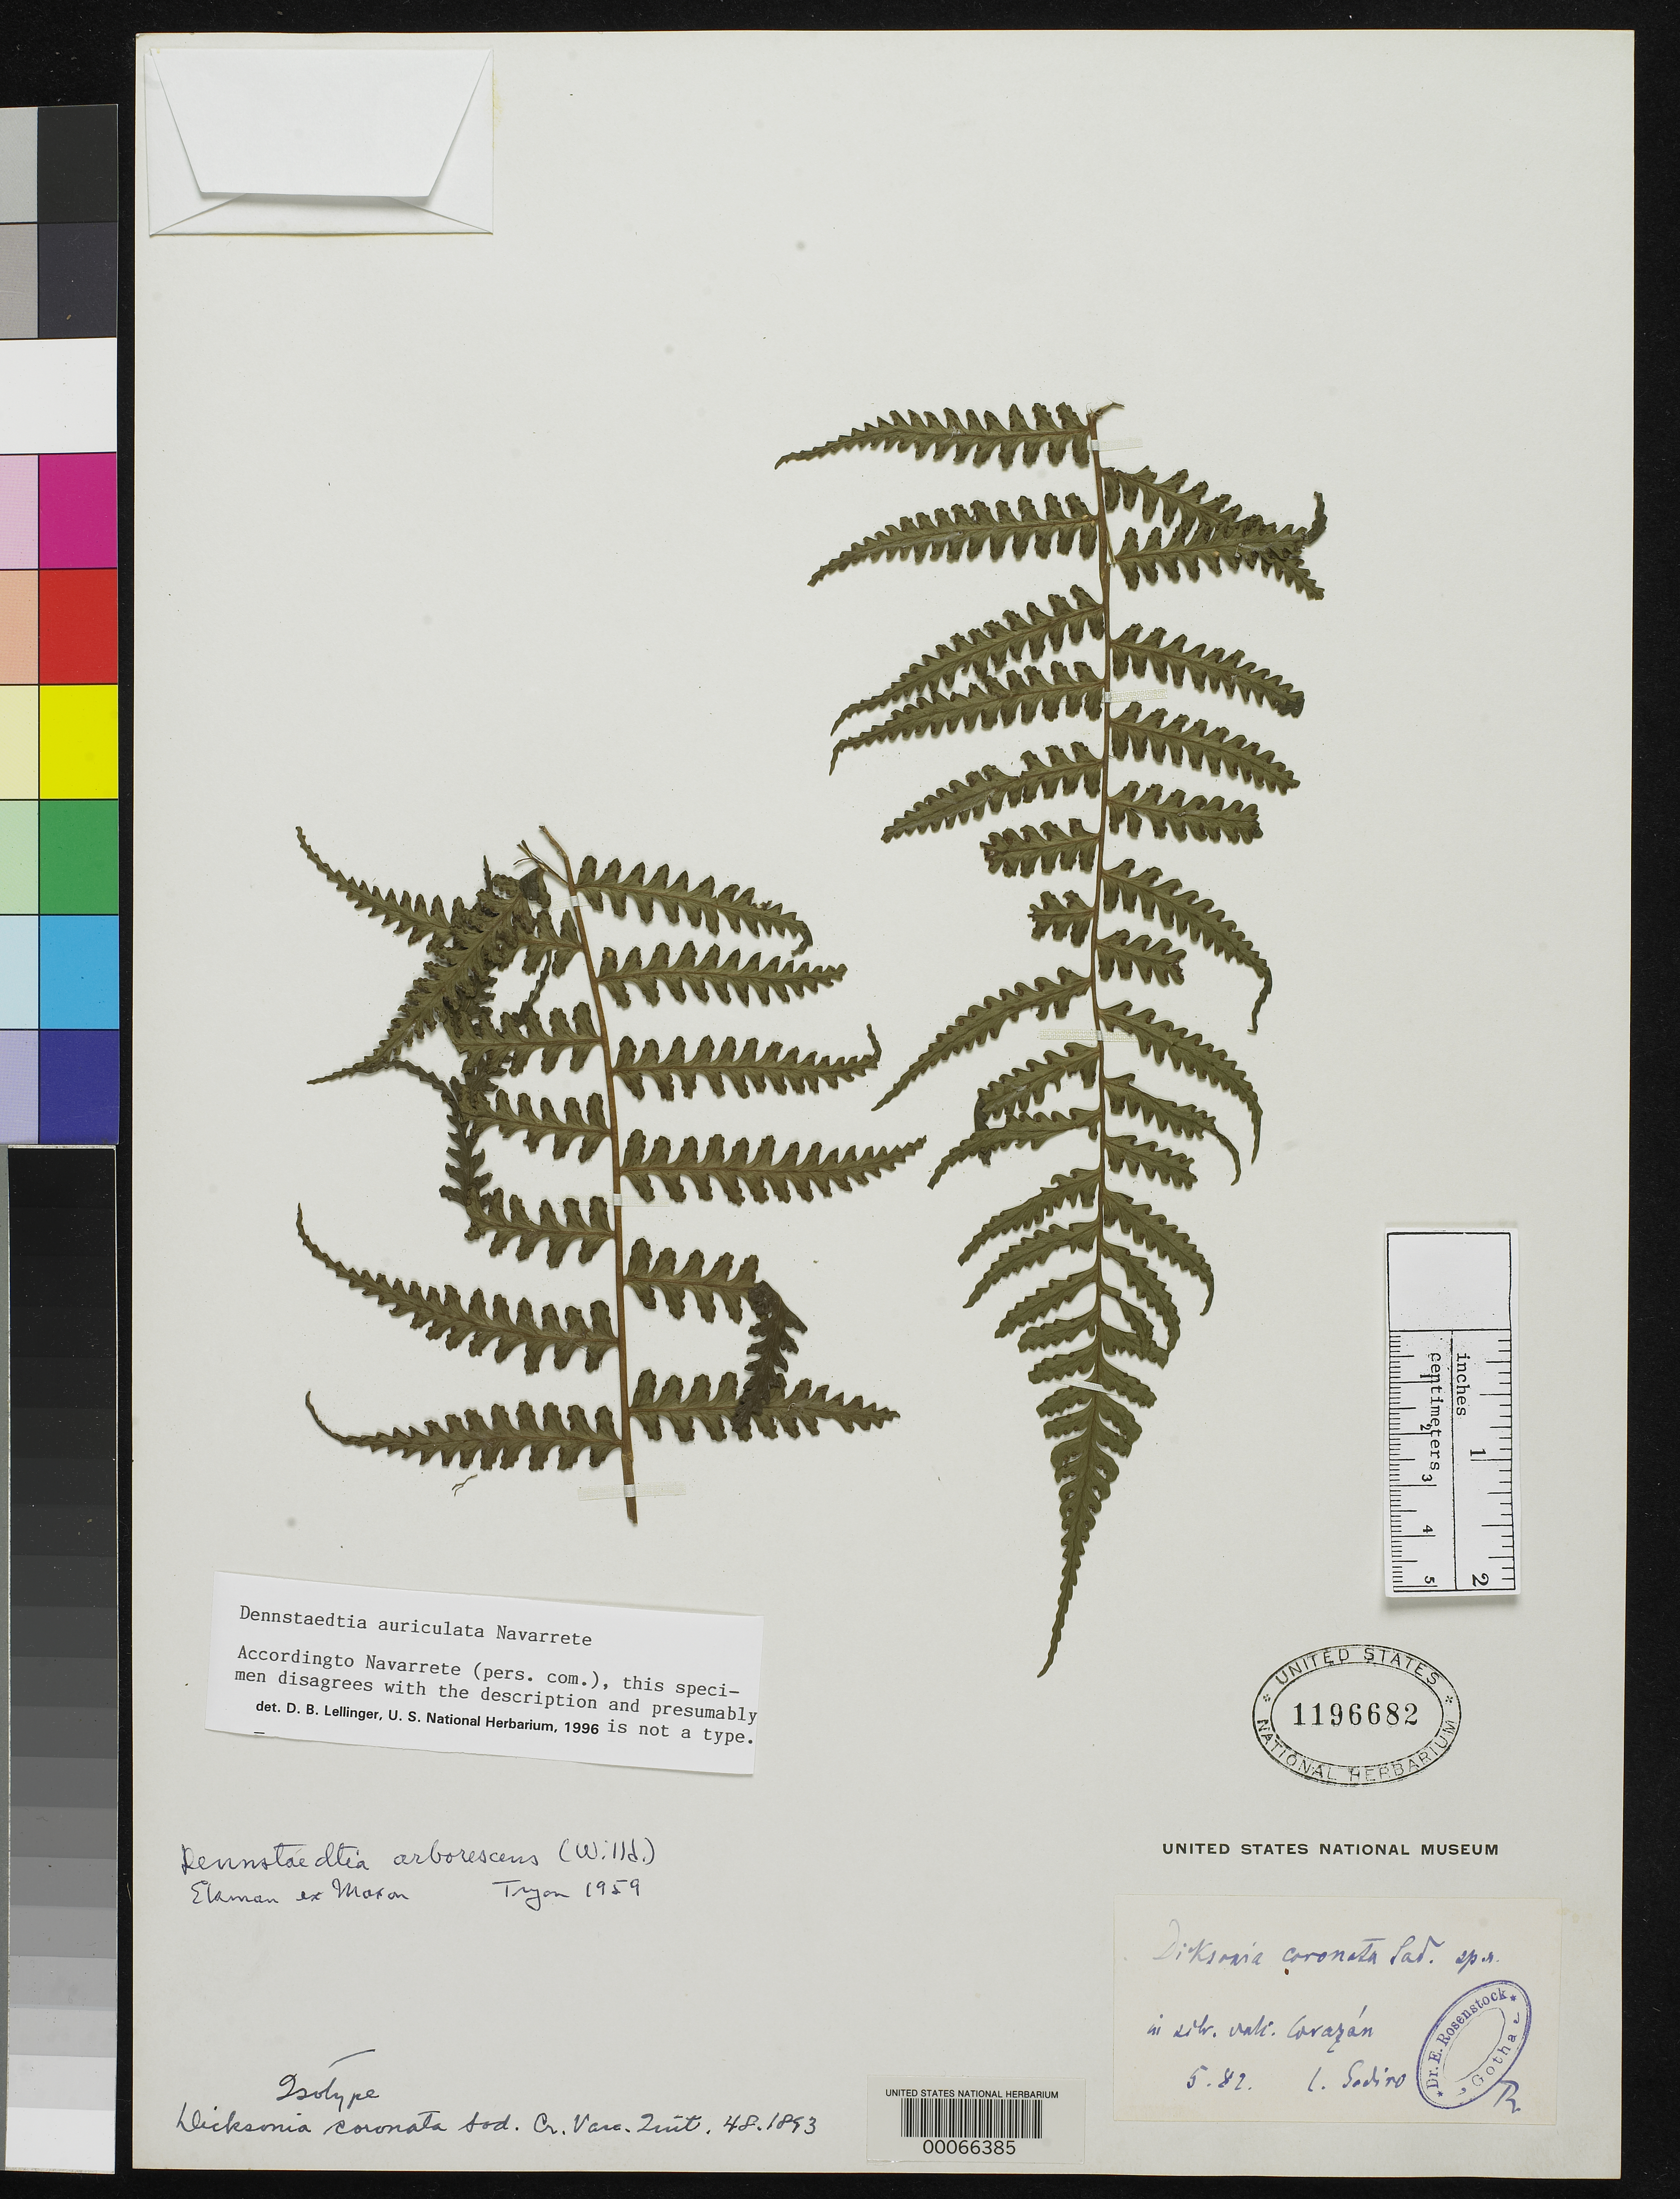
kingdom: Plantae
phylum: Tracheophyta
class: Polypodiopsida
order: Cyatheales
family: Dicksoniaceae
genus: Dicksonia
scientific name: Dicksonia coronata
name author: Sodiro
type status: Type Collection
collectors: L. Sodiro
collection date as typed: May 1882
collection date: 1882-05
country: Ecuador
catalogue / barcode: US 1196682